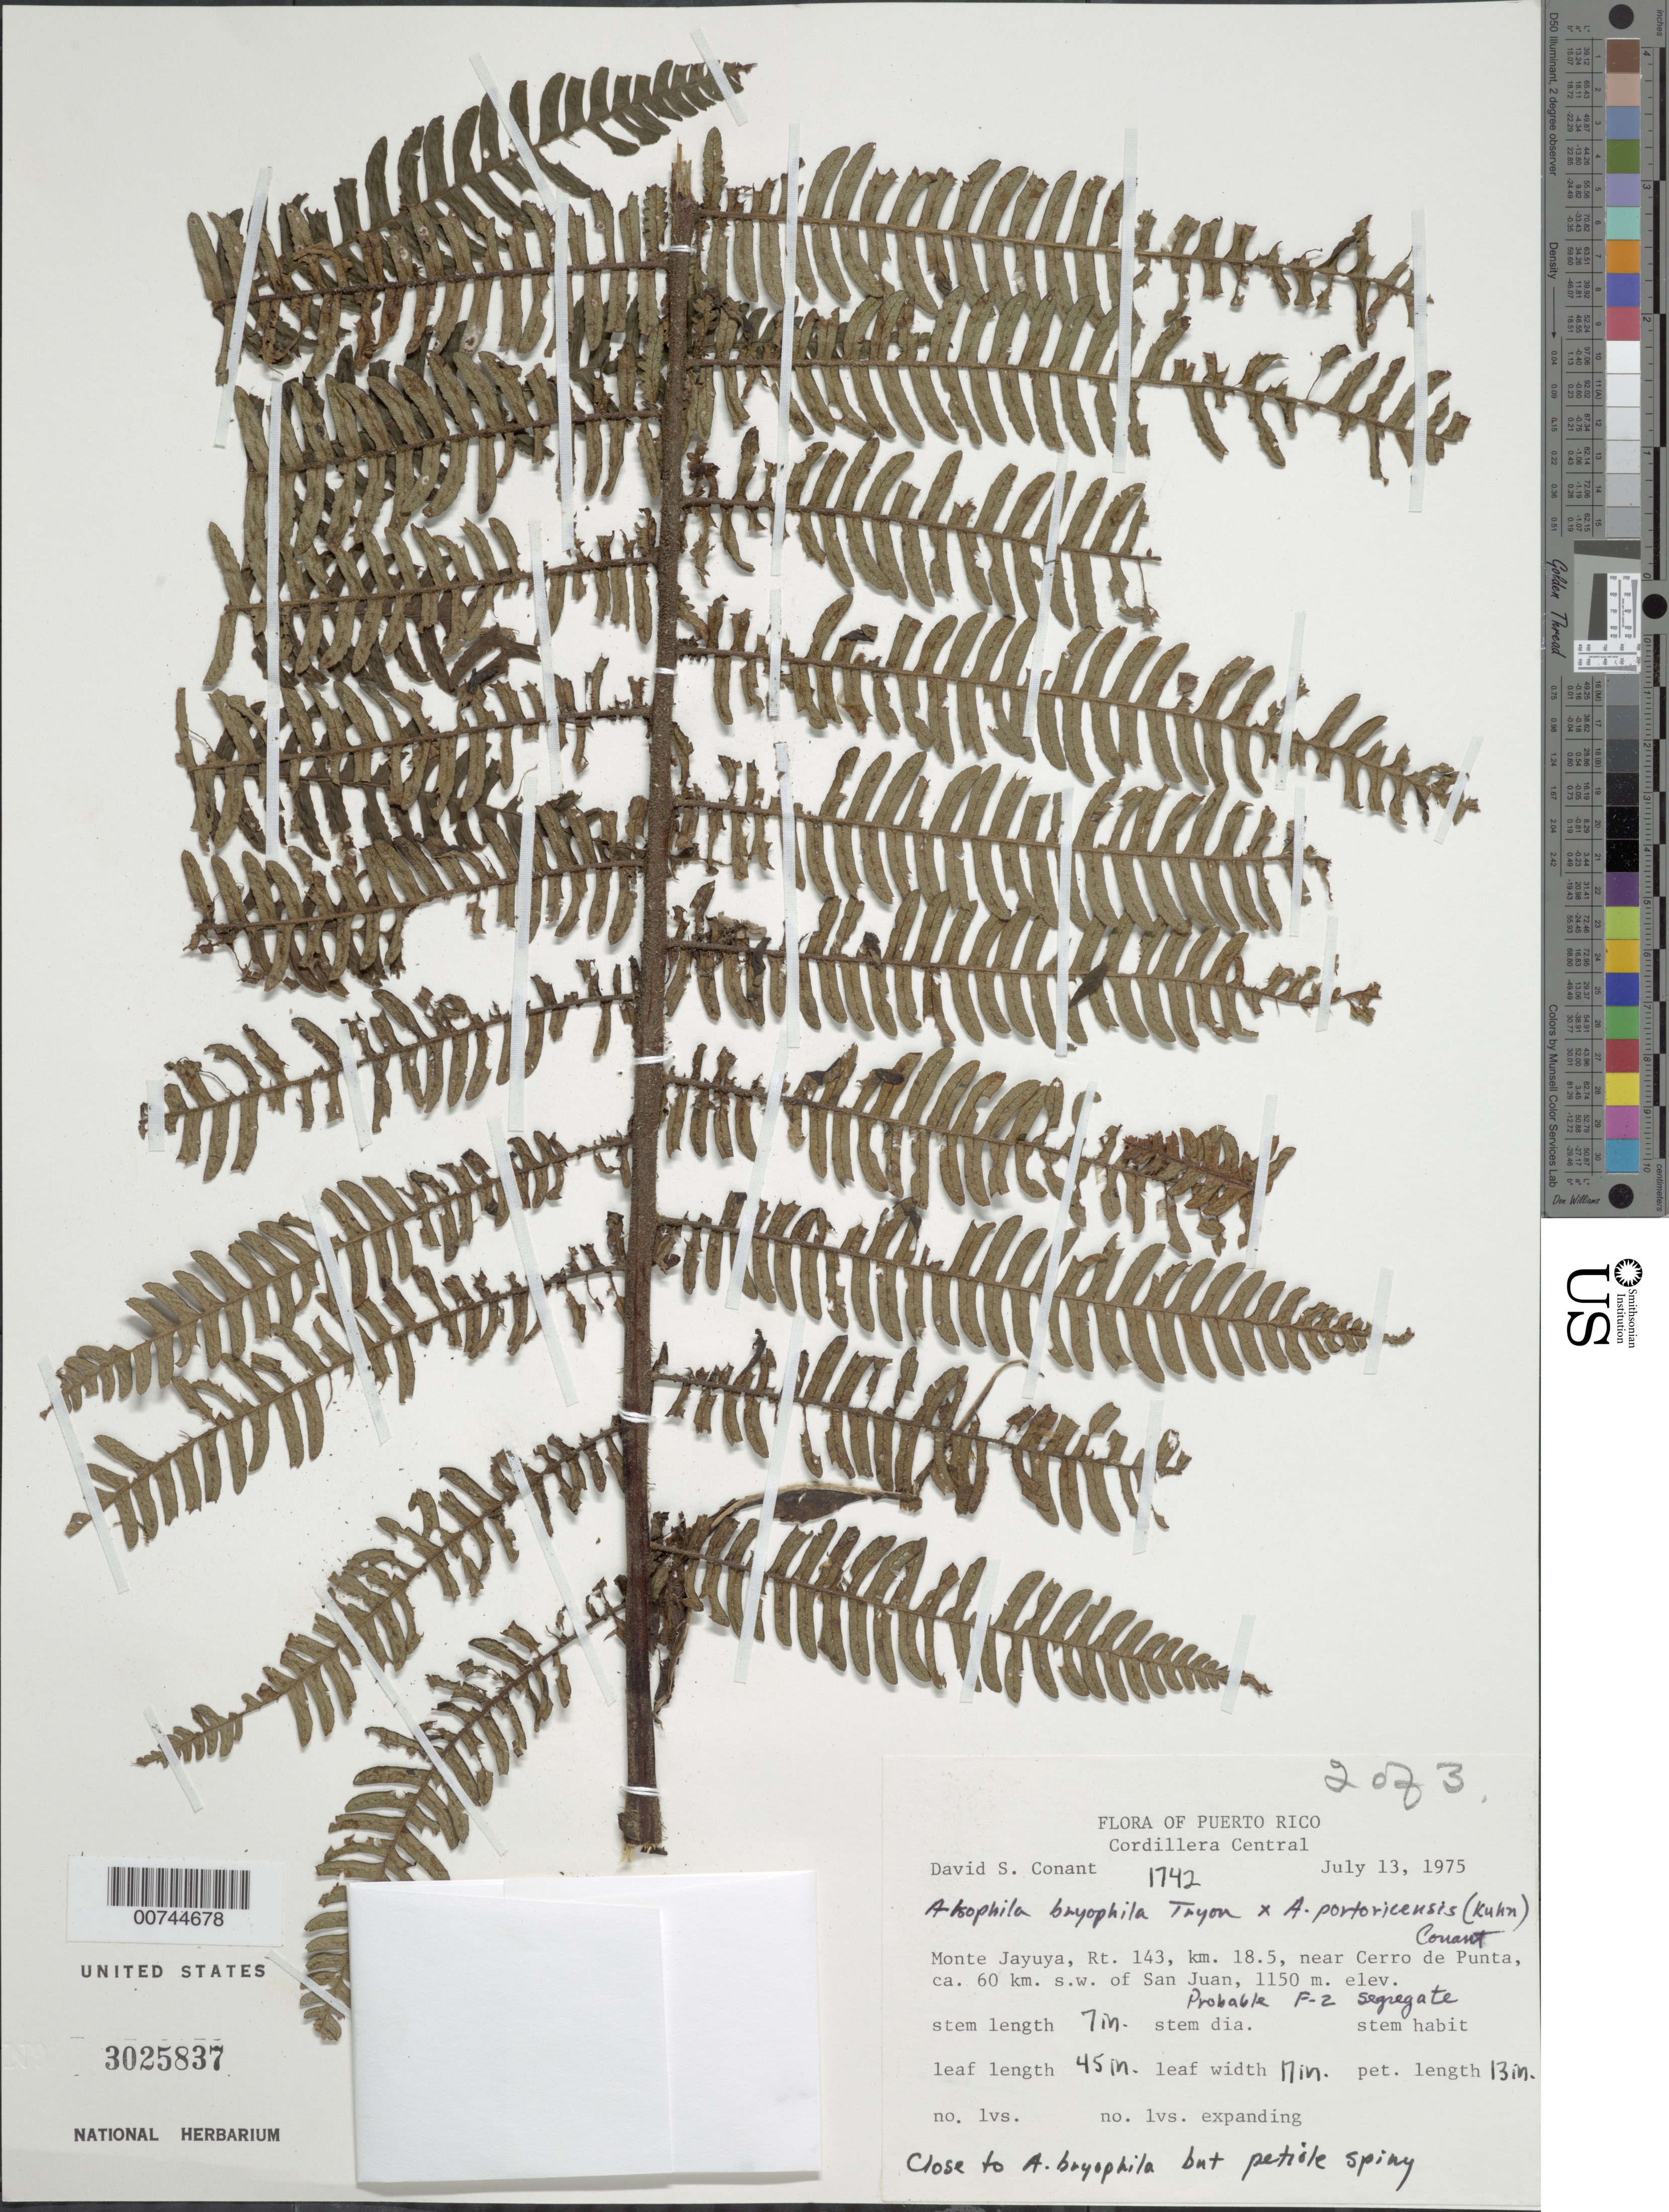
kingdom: Plantae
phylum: Tracheophyta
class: Polypodiopsida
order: Cyatheales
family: Cyatheaceae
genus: Alsophila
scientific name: Alsophila bryophila x A. portoricensis (Spreng. ex Kuhn) D.S. Conant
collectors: D. S. Conant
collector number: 1742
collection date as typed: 13 Jul 1975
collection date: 1975-07-13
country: Puerto Rico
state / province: San Juan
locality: Cordillera Central. Monte Jayuya, Rt. 143, km 18.5, near Cerro de Punta, ca. 60 km SW of San Juan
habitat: Close to A. bryophila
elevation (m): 1150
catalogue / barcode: US 3025837